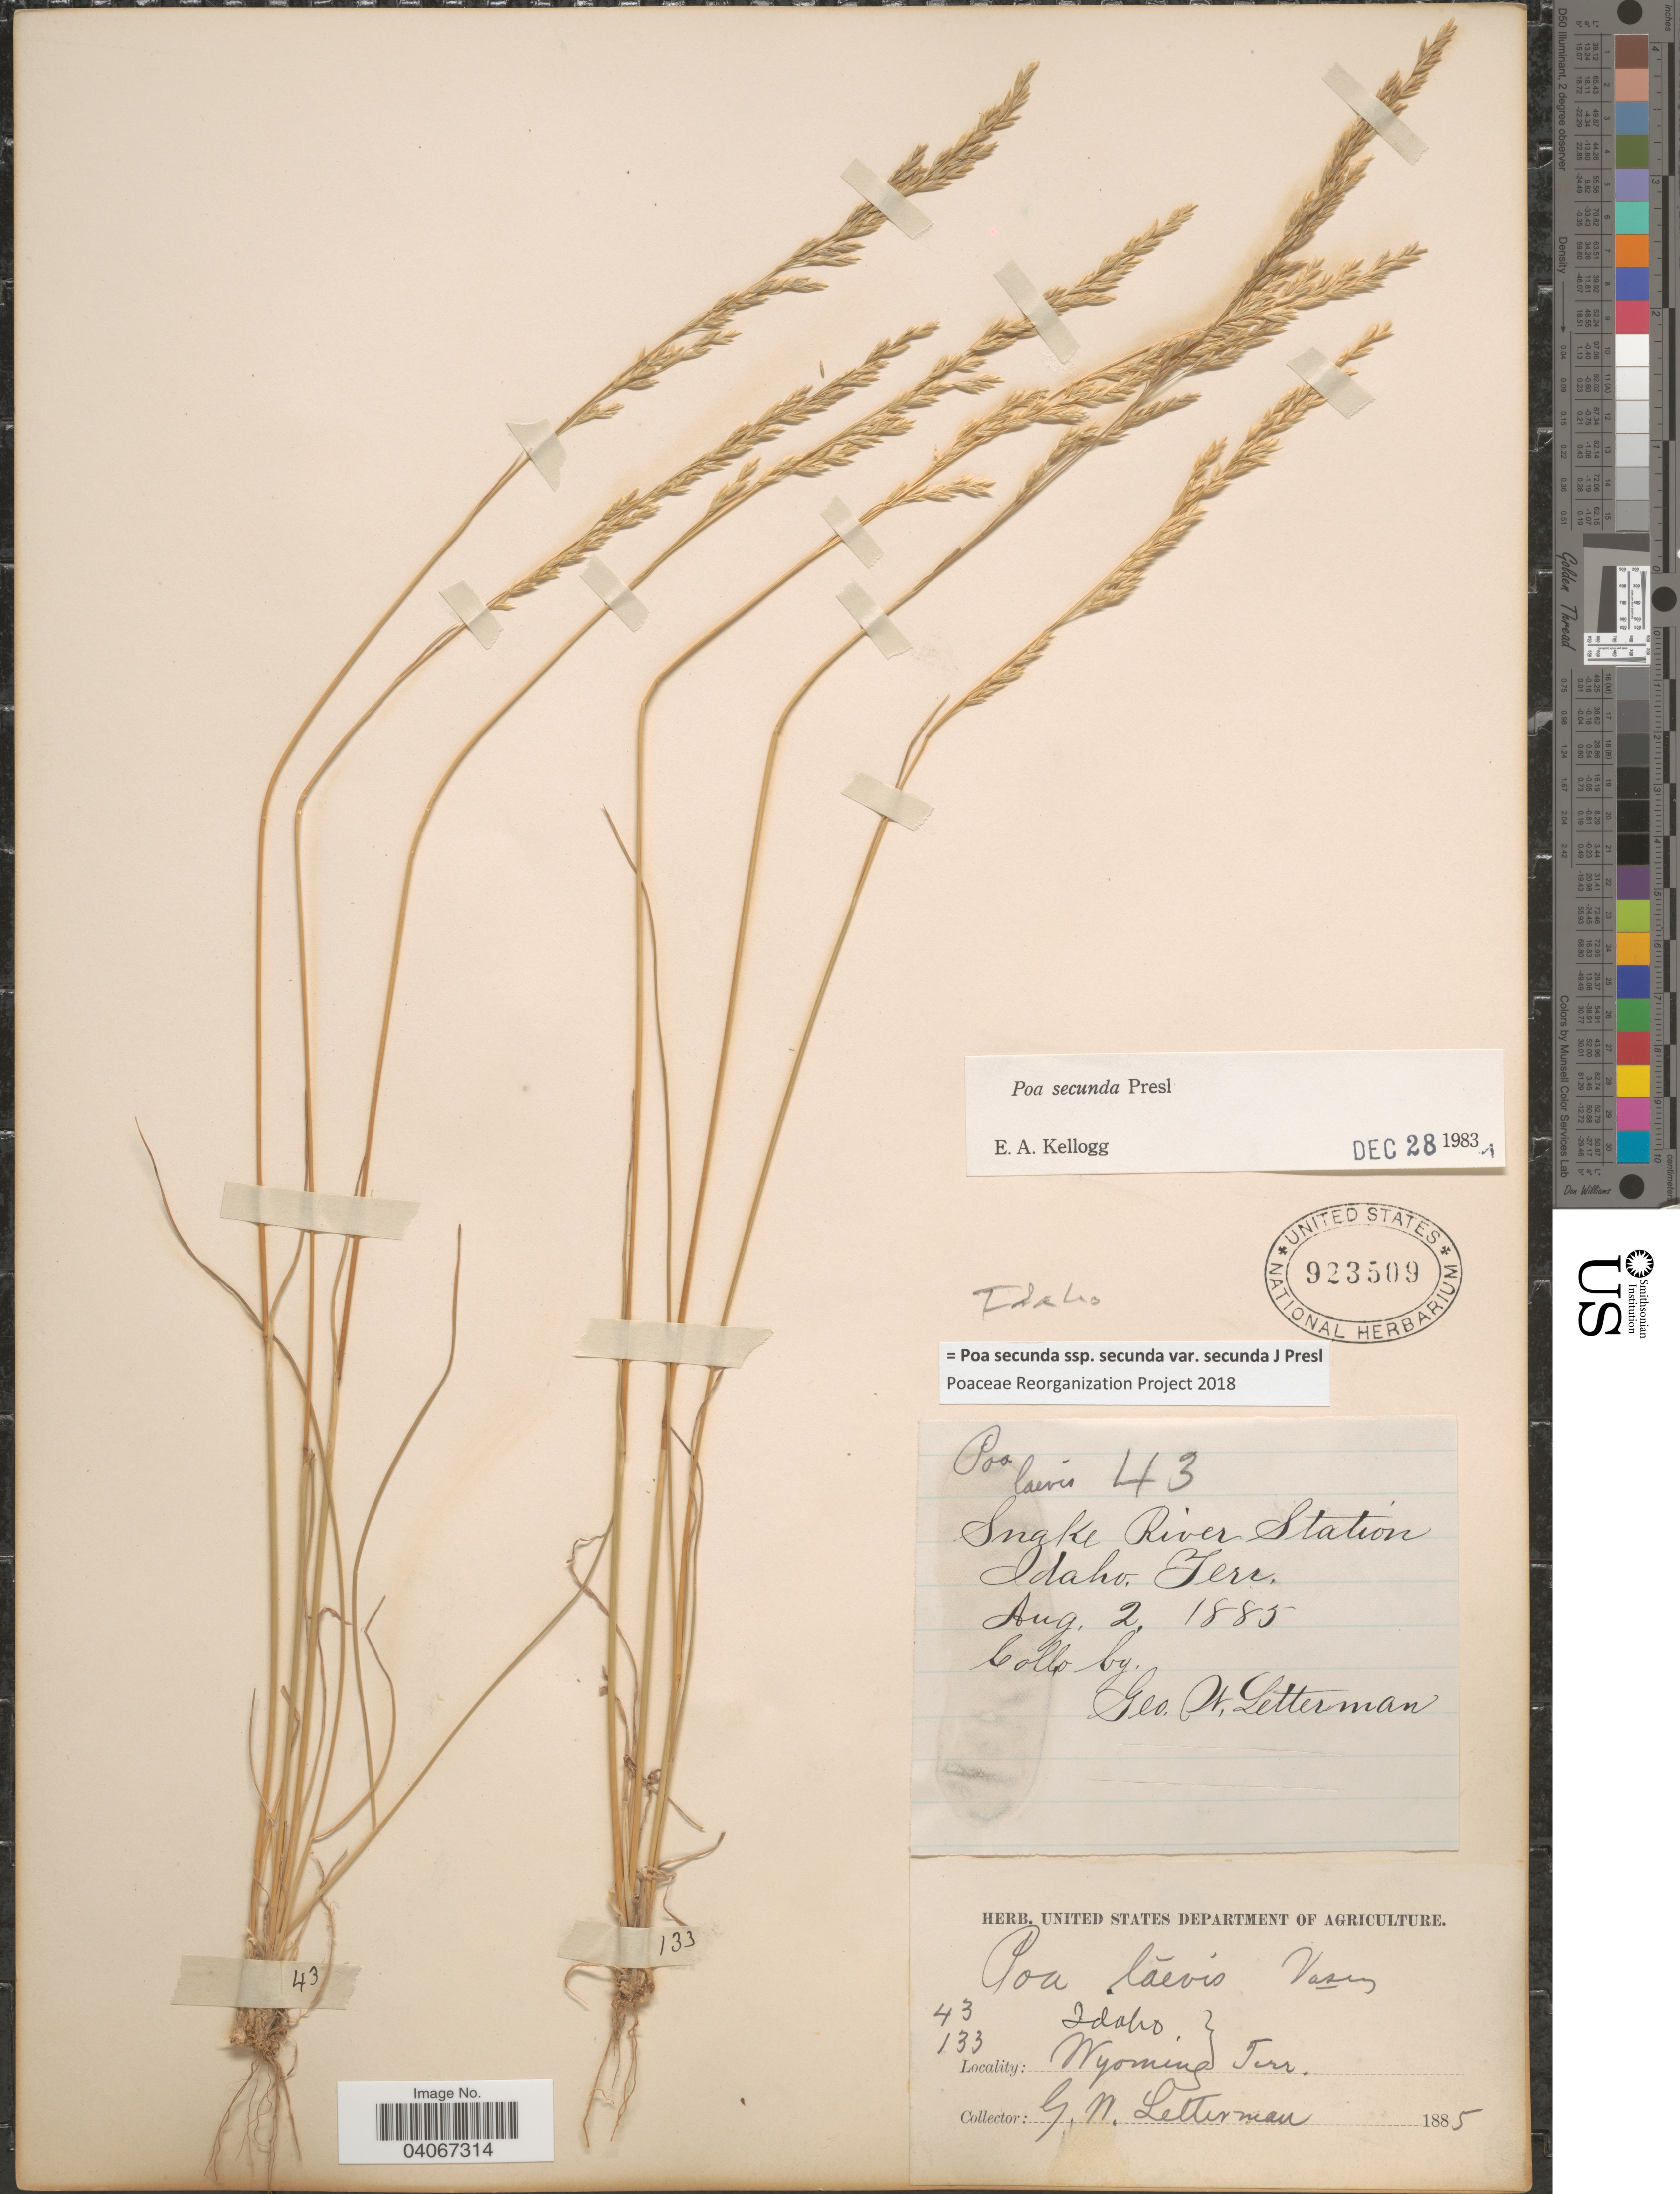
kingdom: Plantae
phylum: Tracheophyta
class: Liliopsida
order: Poales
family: Poaceae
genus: Poa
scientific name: Poa secunda subsp. secunda var. secunda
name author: J. Presl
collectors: G. W. Letterman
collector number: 43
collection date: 1885-08-02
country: United States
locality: Idaho. Snake River Station. Idaho Terr. Wyoming Terr.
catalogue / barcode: US 923509